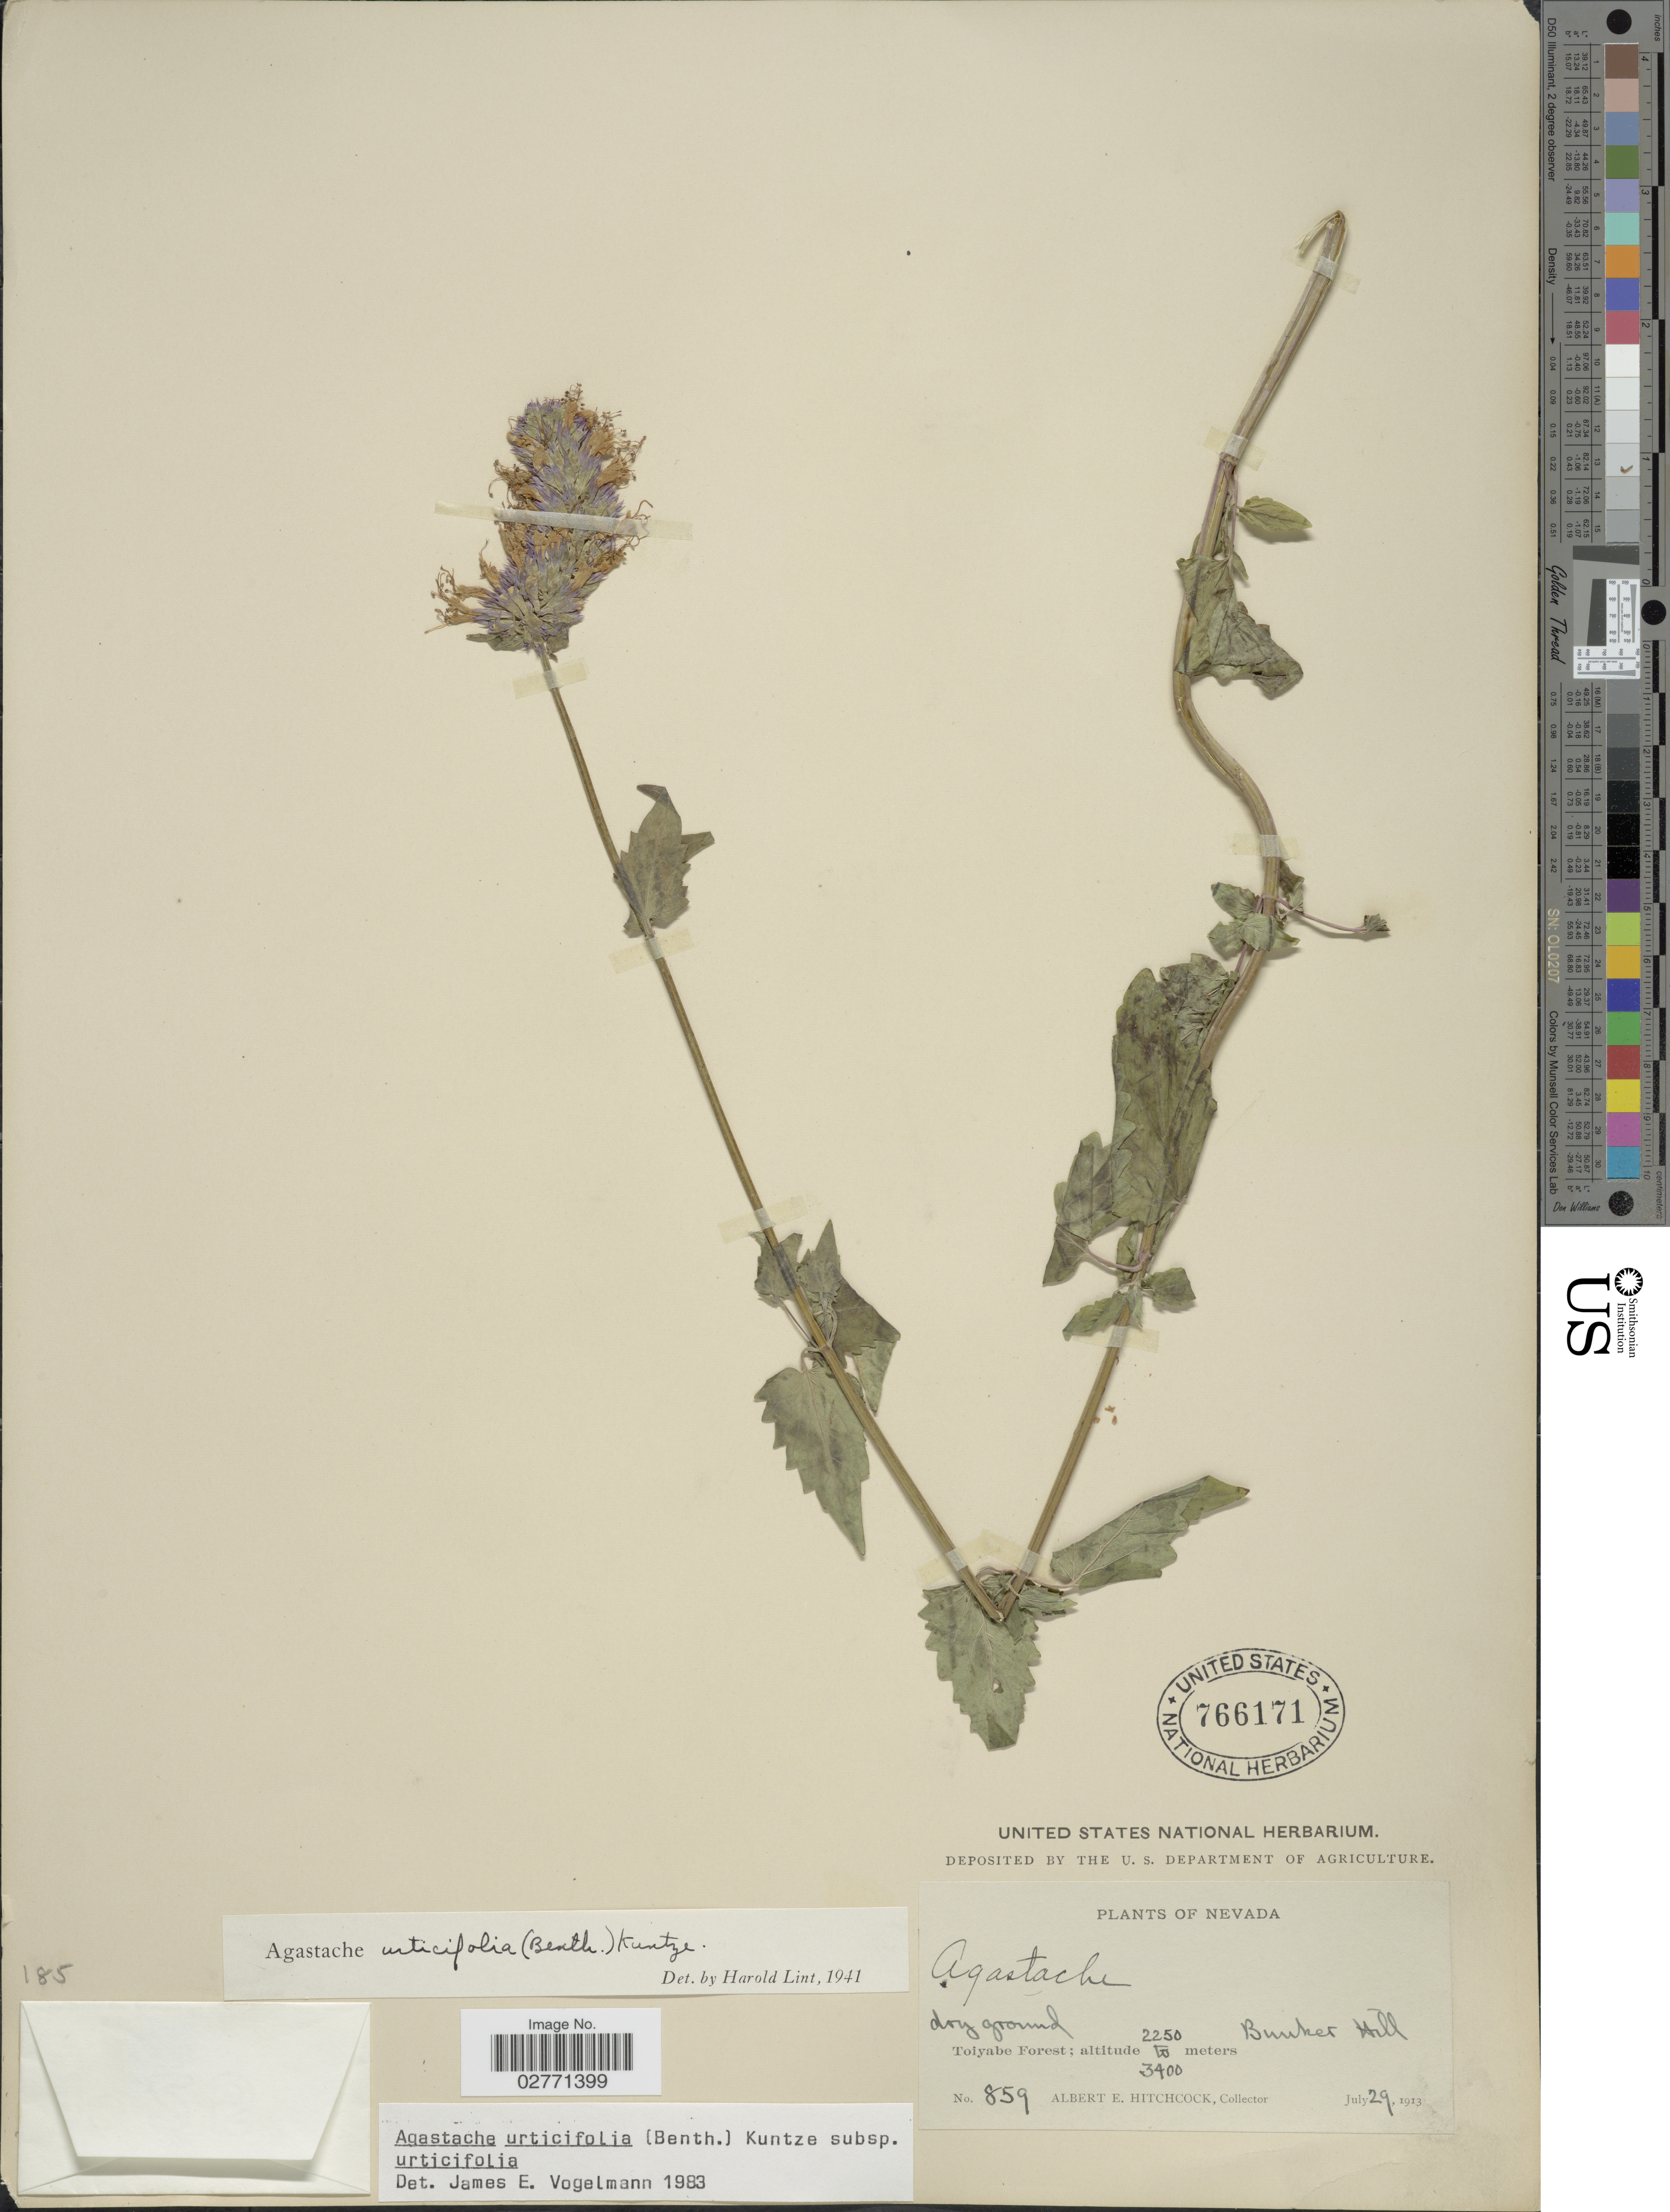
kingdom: Plantae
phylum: Tracheophyta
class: Magnoliopsida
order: Lamiales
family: Lamiaceae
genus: Agastache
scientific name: Agastache urticifolia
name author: (Benth.) Kuntze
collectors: A. Hitchcock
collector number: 859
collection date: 1913-07-29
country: United States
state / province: Nevada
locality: Bunker Hill. Toiyabe Forest.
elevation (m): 2250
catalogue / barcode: US 766171